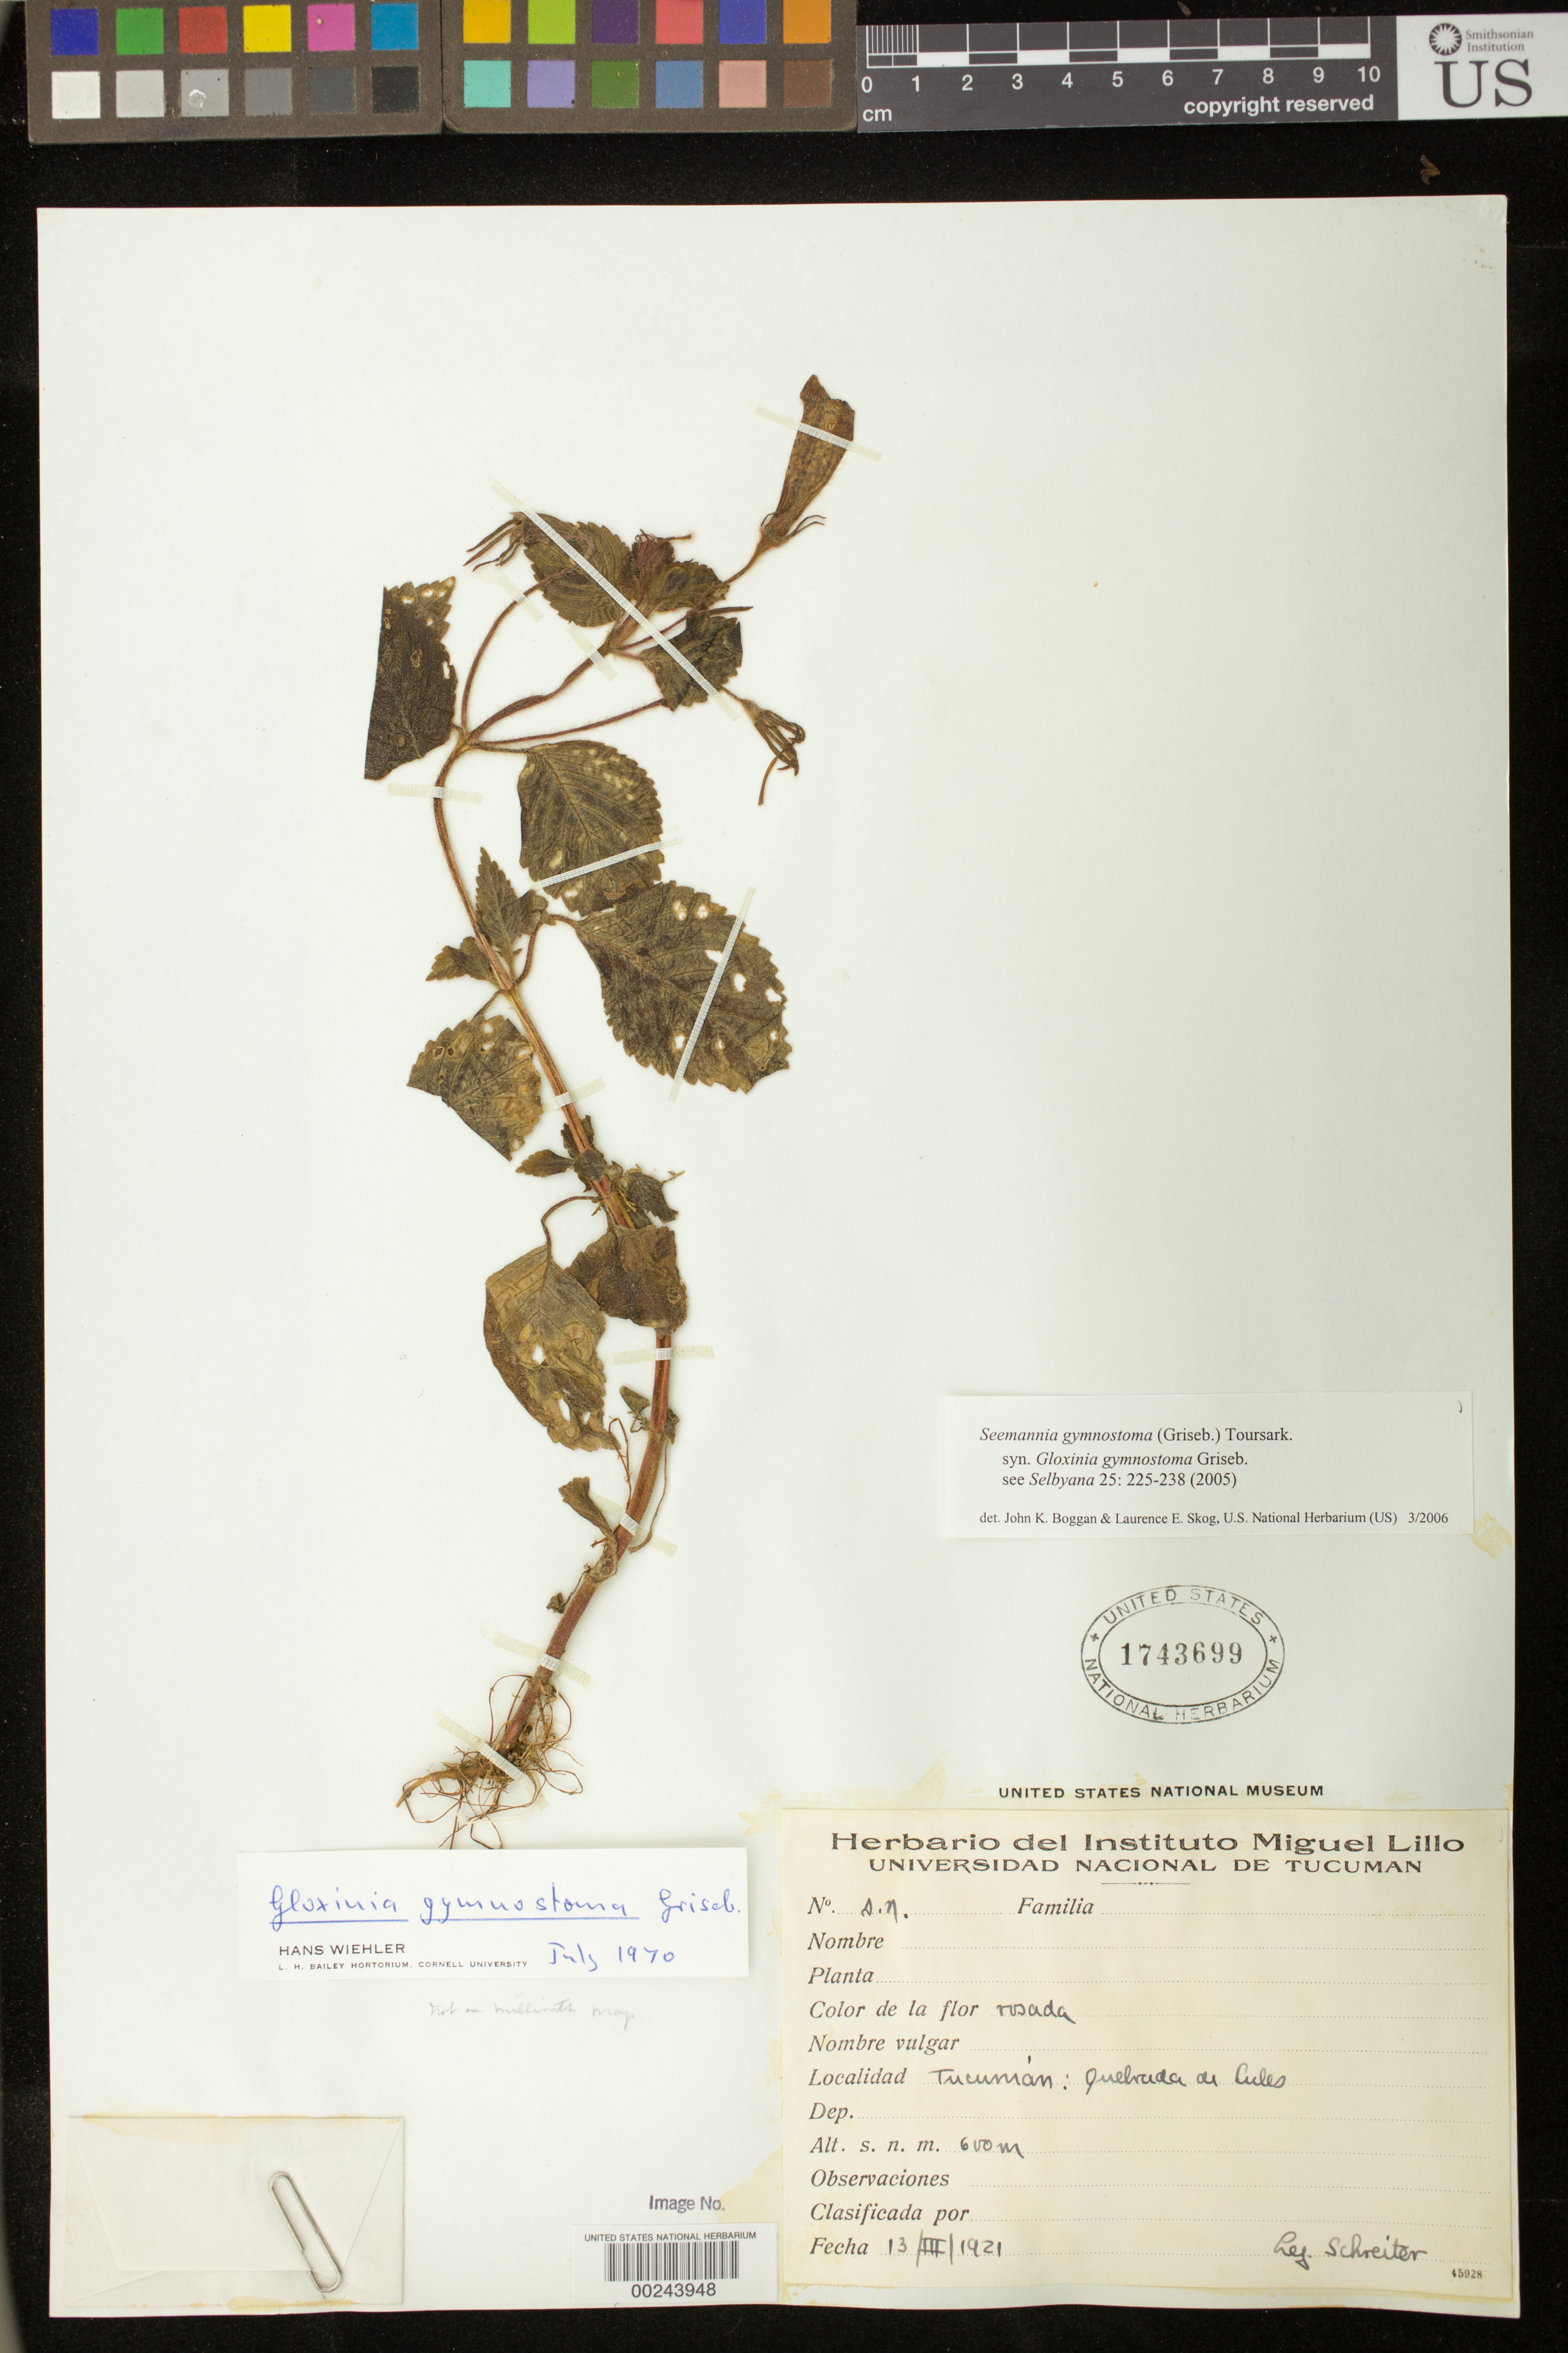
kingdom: Plantae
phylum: Tracheophyta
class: Magnoliopsida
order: Lamiales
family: Gesneriaceae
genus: Seemannia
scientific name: Seemannia gymnostoma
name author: (Griseb.) Toursark.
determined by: Boggan, J. K.; Skog, L. E.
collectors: R. Schreiter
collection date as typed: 13 Mar 1921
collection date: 1921-03-13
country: Argentina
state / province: Tucumán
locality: Quebrada de Lules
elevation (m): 600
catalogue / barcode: US 1743699